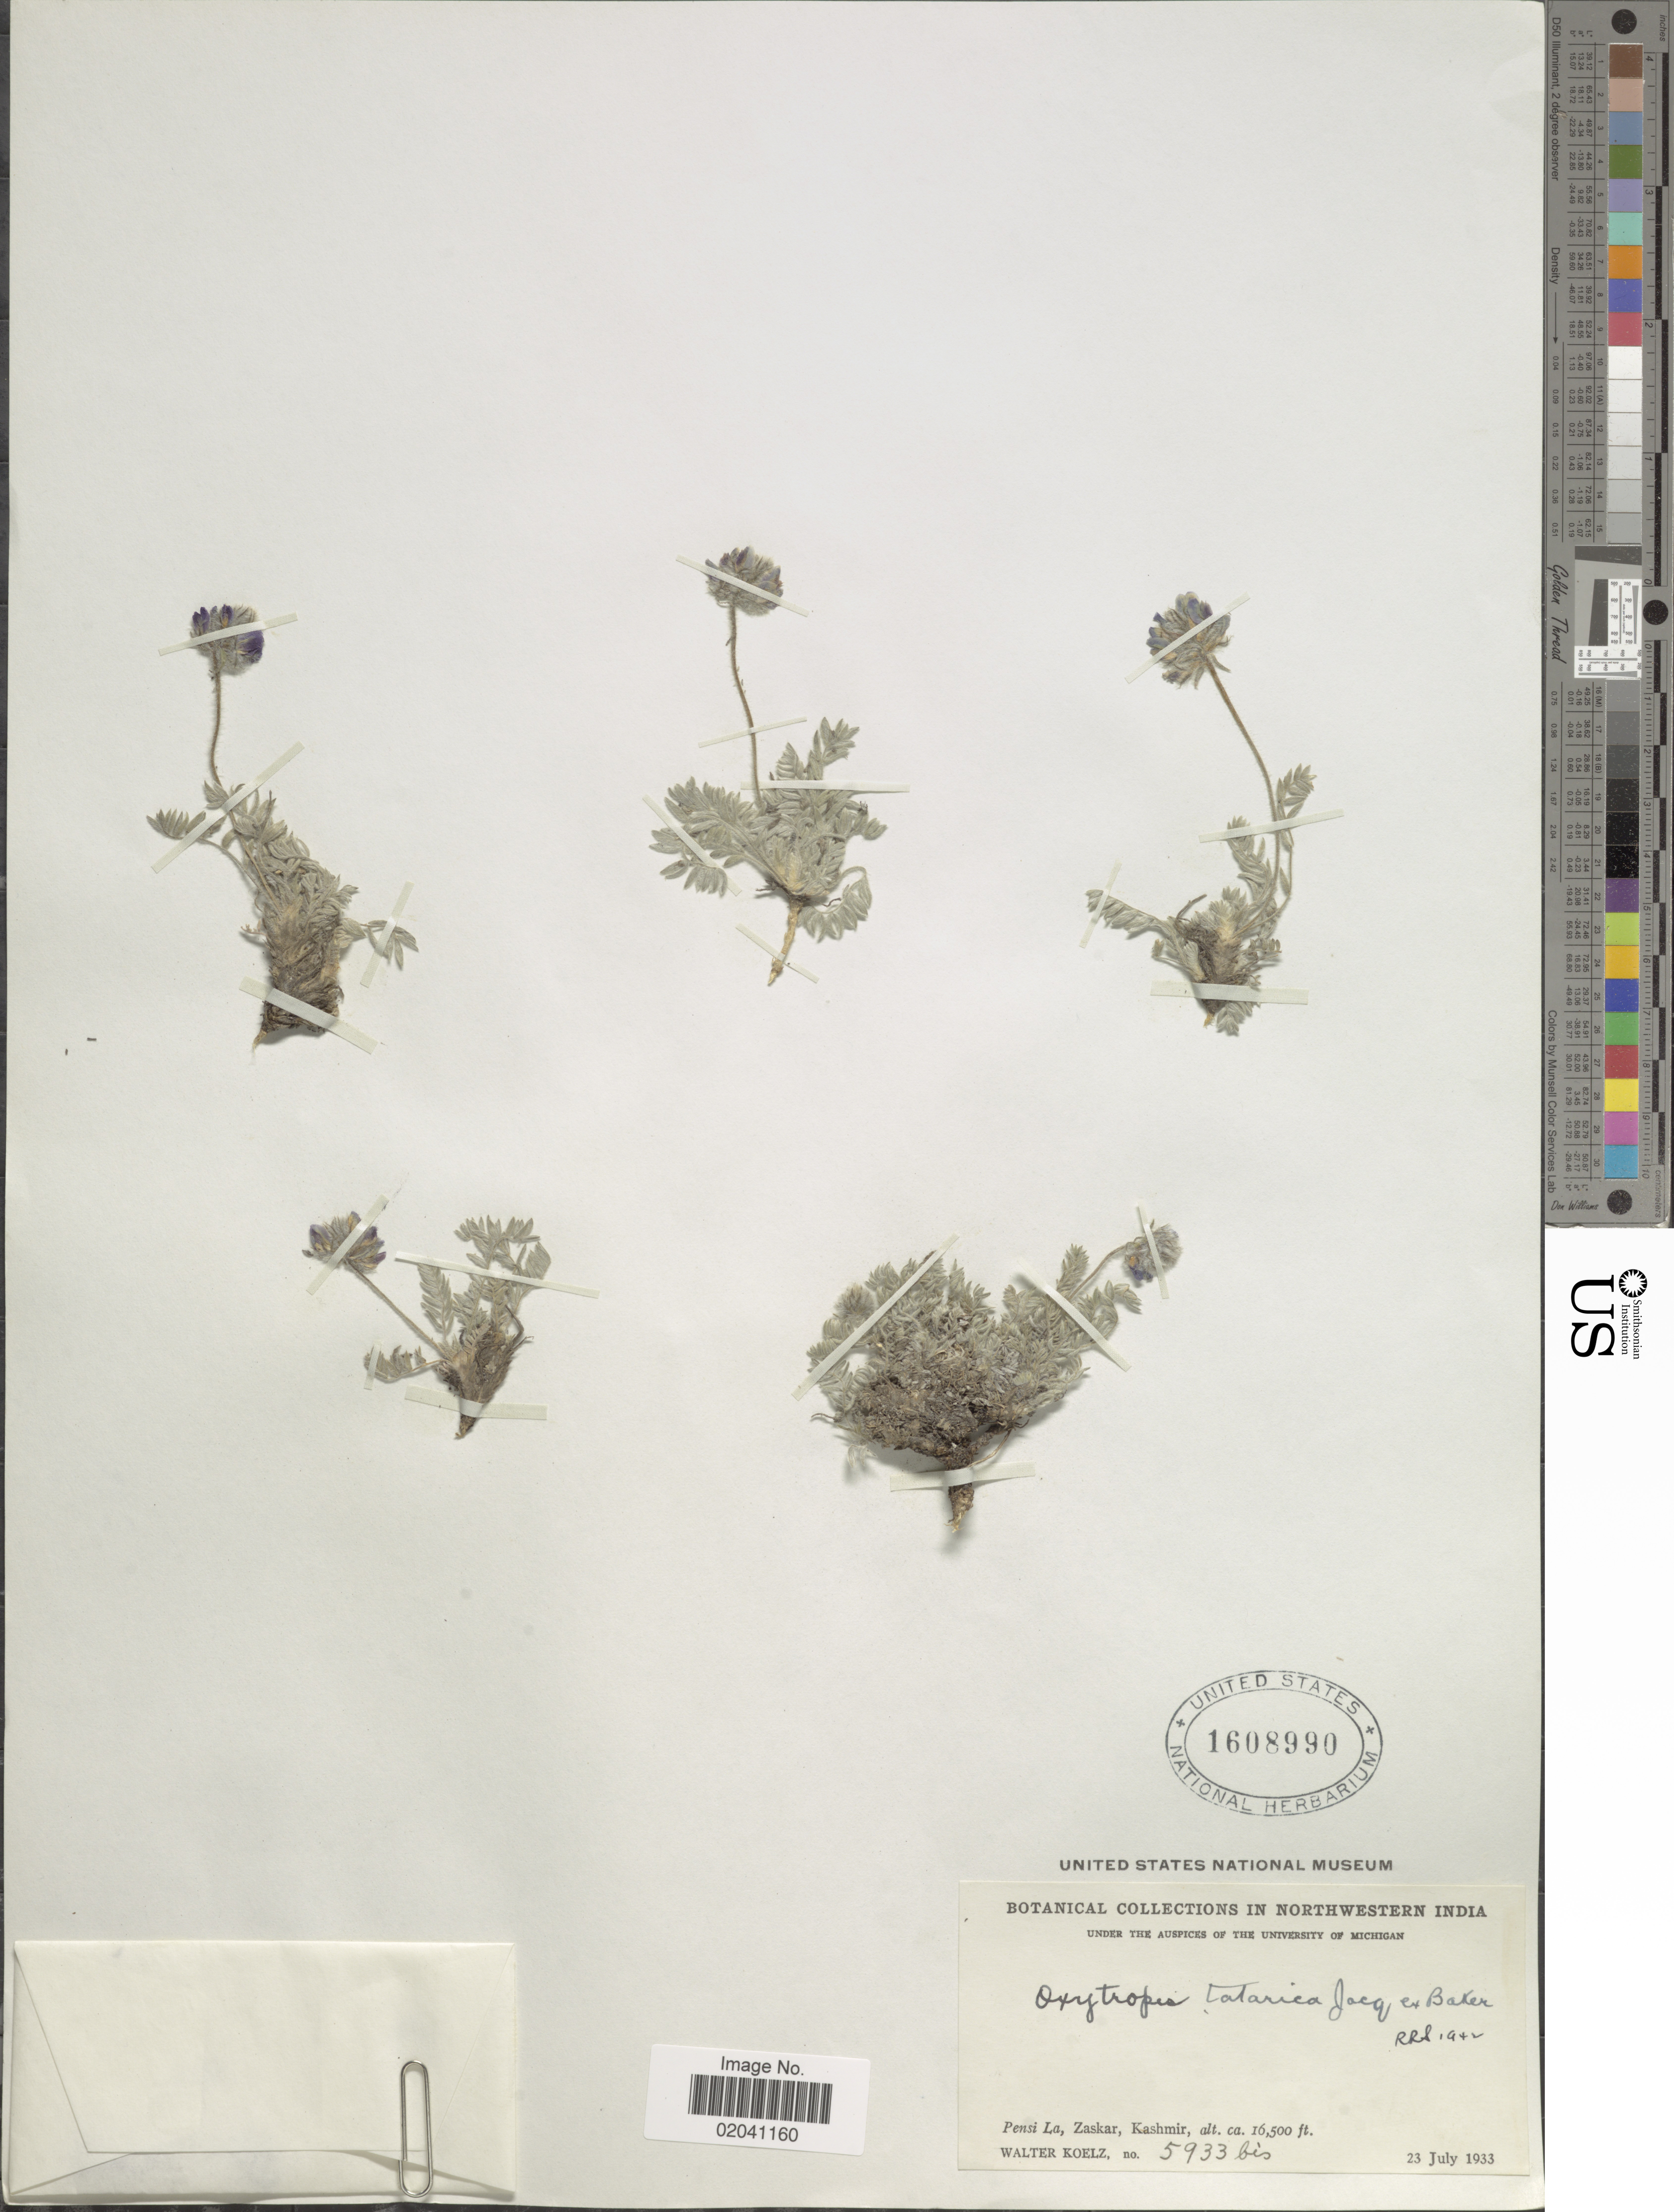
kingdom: Plantae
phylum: Tracheophyta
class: Magnoliopsida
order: Fabales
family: Fabaceae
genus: Oxytropis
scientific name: Oxytropis tatarica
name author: Baker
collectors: W. N. Koelz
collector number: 5933bis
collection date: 1933-07-23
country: India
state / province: Jammu and Kashmir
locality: Pensi La, Zaskar, Kashmir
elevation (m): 5029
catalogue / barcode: US 1608990